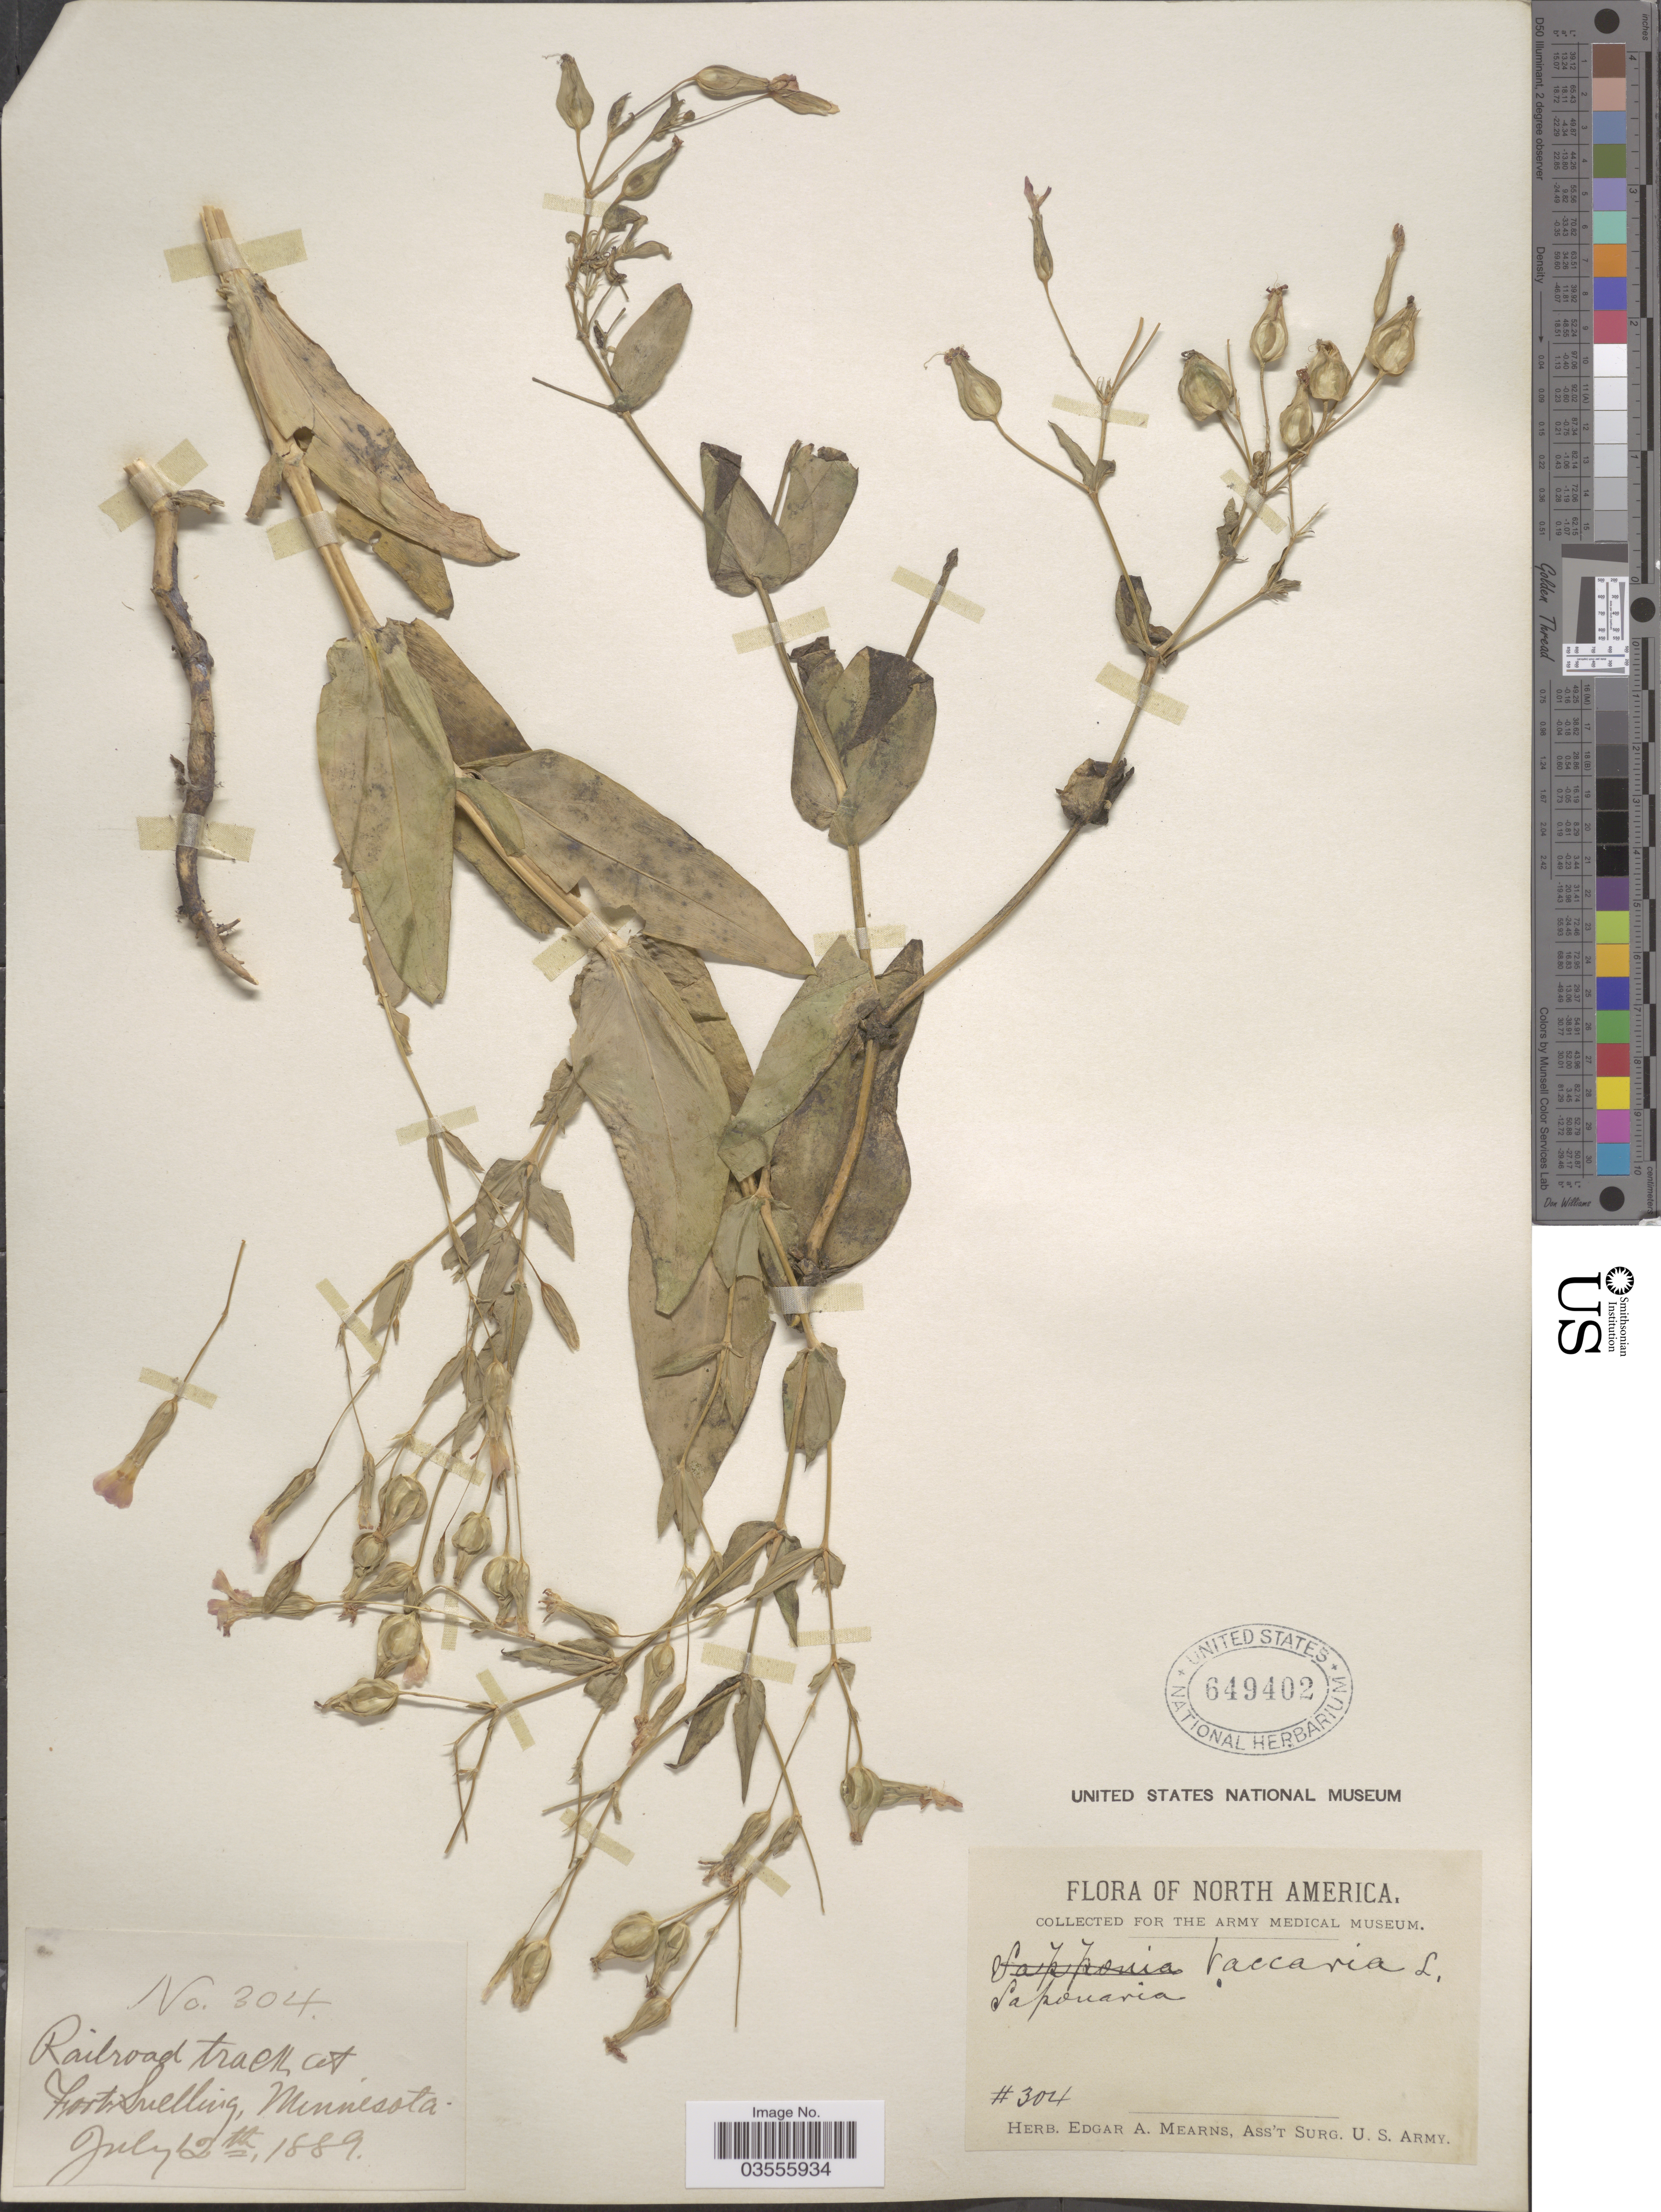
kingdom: Plantae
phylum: Tracheophyta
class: Magnoliopsida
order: Caryophyllales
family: Caryophyllaceae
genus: Gypsophila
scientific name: Gypsophila vaccaria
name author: (L.) Sm.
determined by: Strong, M. T., (US), Smithsonian Institution - National Museum of Natural History (UNITED STATES)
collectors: ex herb. Edgar A. Mearns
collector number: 304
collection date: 1889-07-12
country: United States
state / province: Minnesota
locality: Railroad track at Fort Snelling.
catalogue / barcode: US 649402